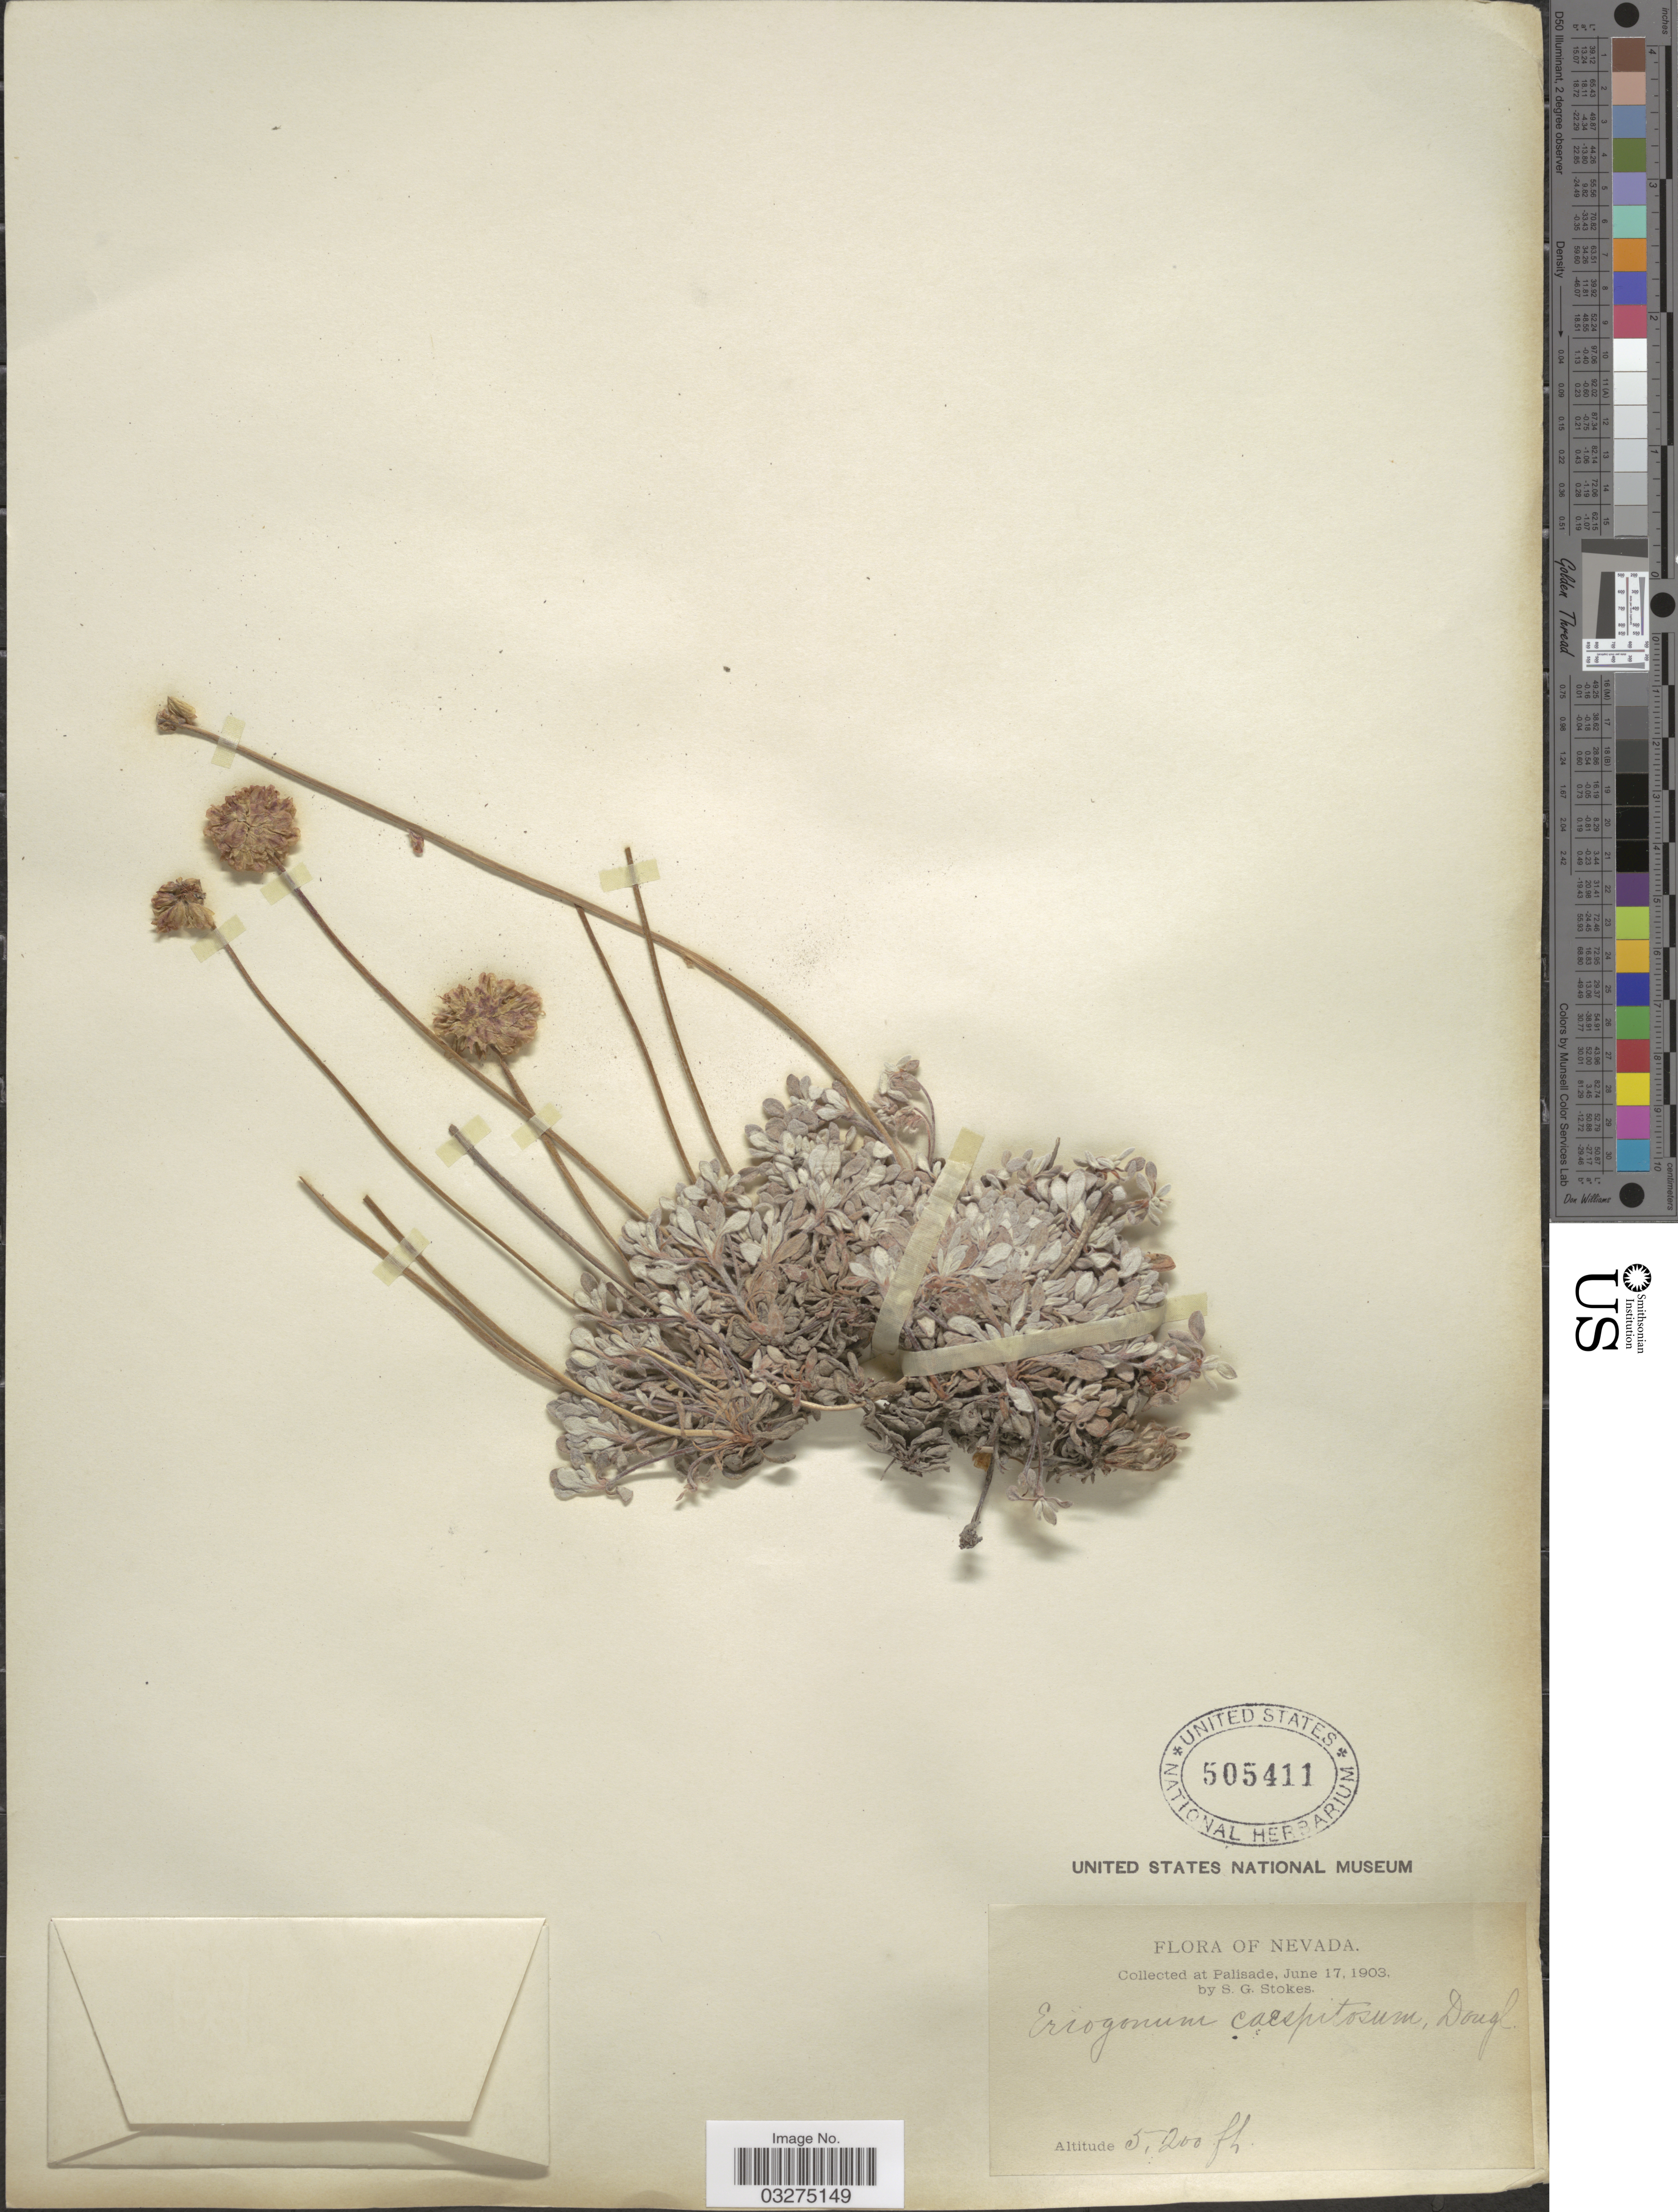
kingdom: Plantae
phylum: Tracheophyta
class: Magnoliopsida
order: Caryophyllales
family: Polygonaceae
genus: Eriogonum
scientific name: Eriogonum caespitosum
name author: Nutt.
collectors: S. G. Stokes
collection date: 1903-06-17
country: United States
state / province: Nevada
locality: Palisade.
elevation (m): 1585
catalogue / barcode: US 505411